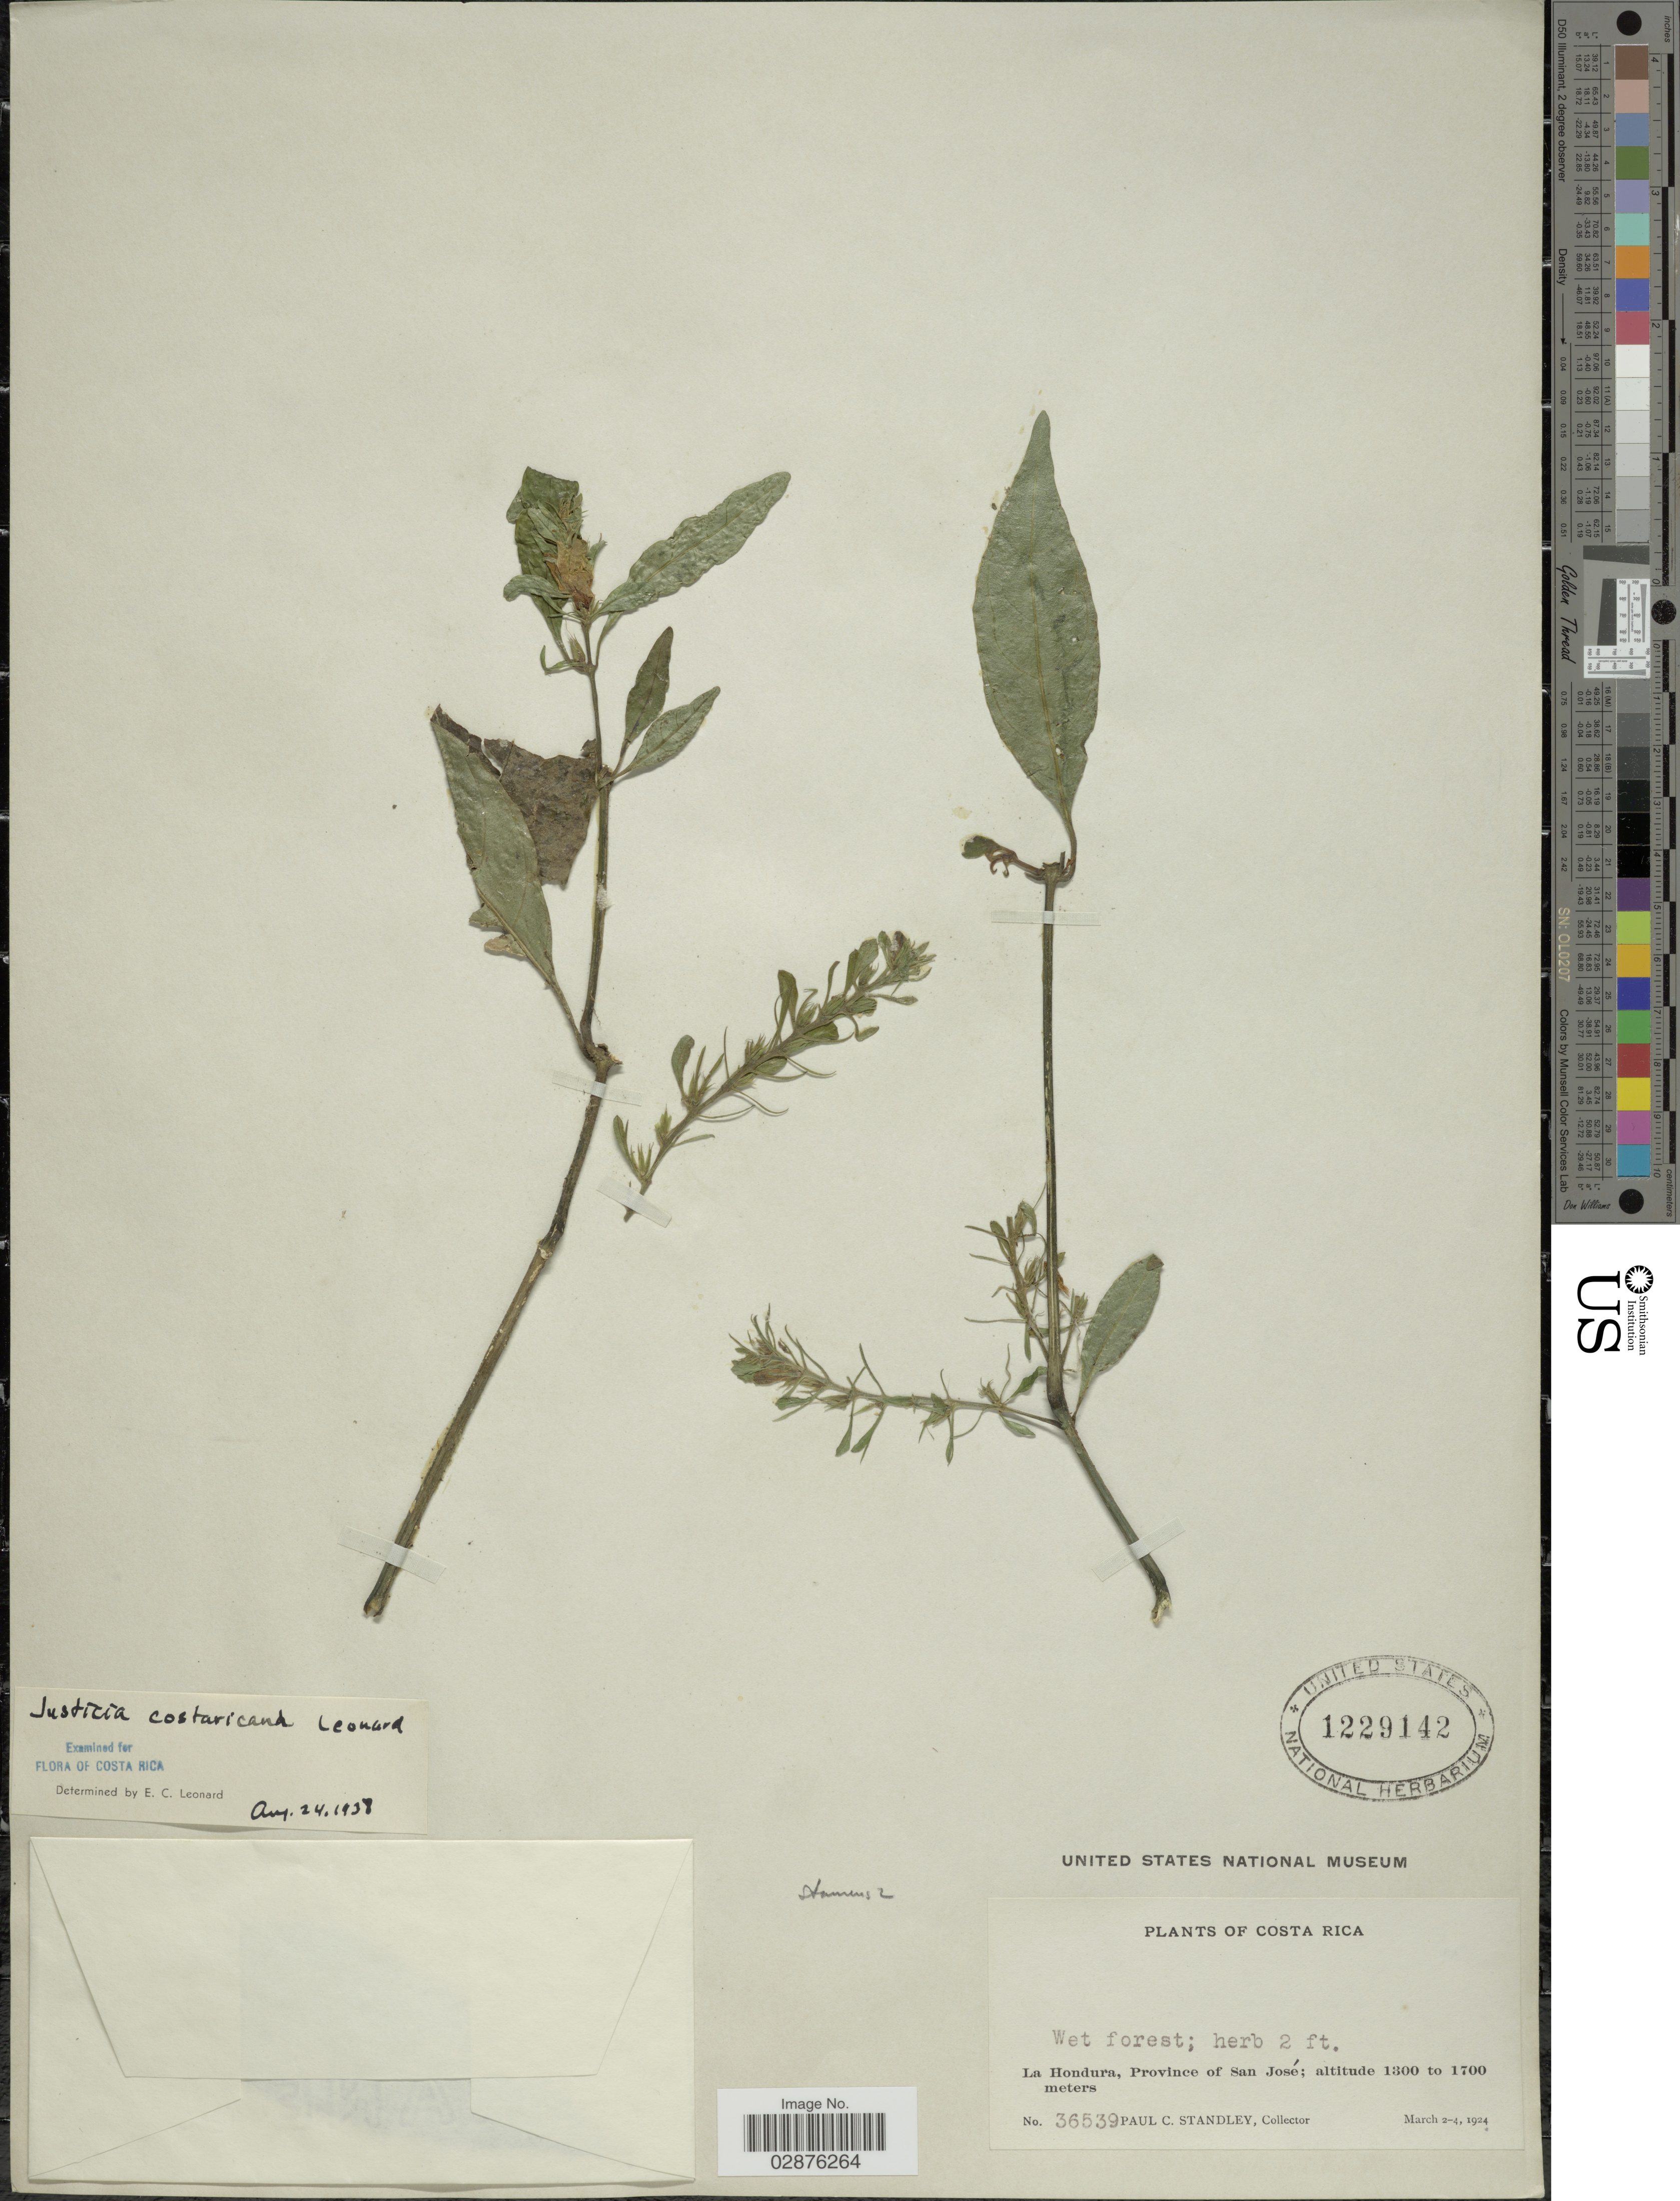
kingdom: Plantae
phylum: Tracheophyta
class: Magnoliopsida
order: Lamiales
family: Acanthaceae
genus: Justicia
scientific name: Justicia costaricana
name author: Leonard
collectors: P. C. Standley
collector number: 36539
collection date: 1924-03-02/1924-03-04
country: Costa Rica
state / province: San José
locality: La Hondura.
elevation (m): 1300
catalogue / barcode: US 1229142